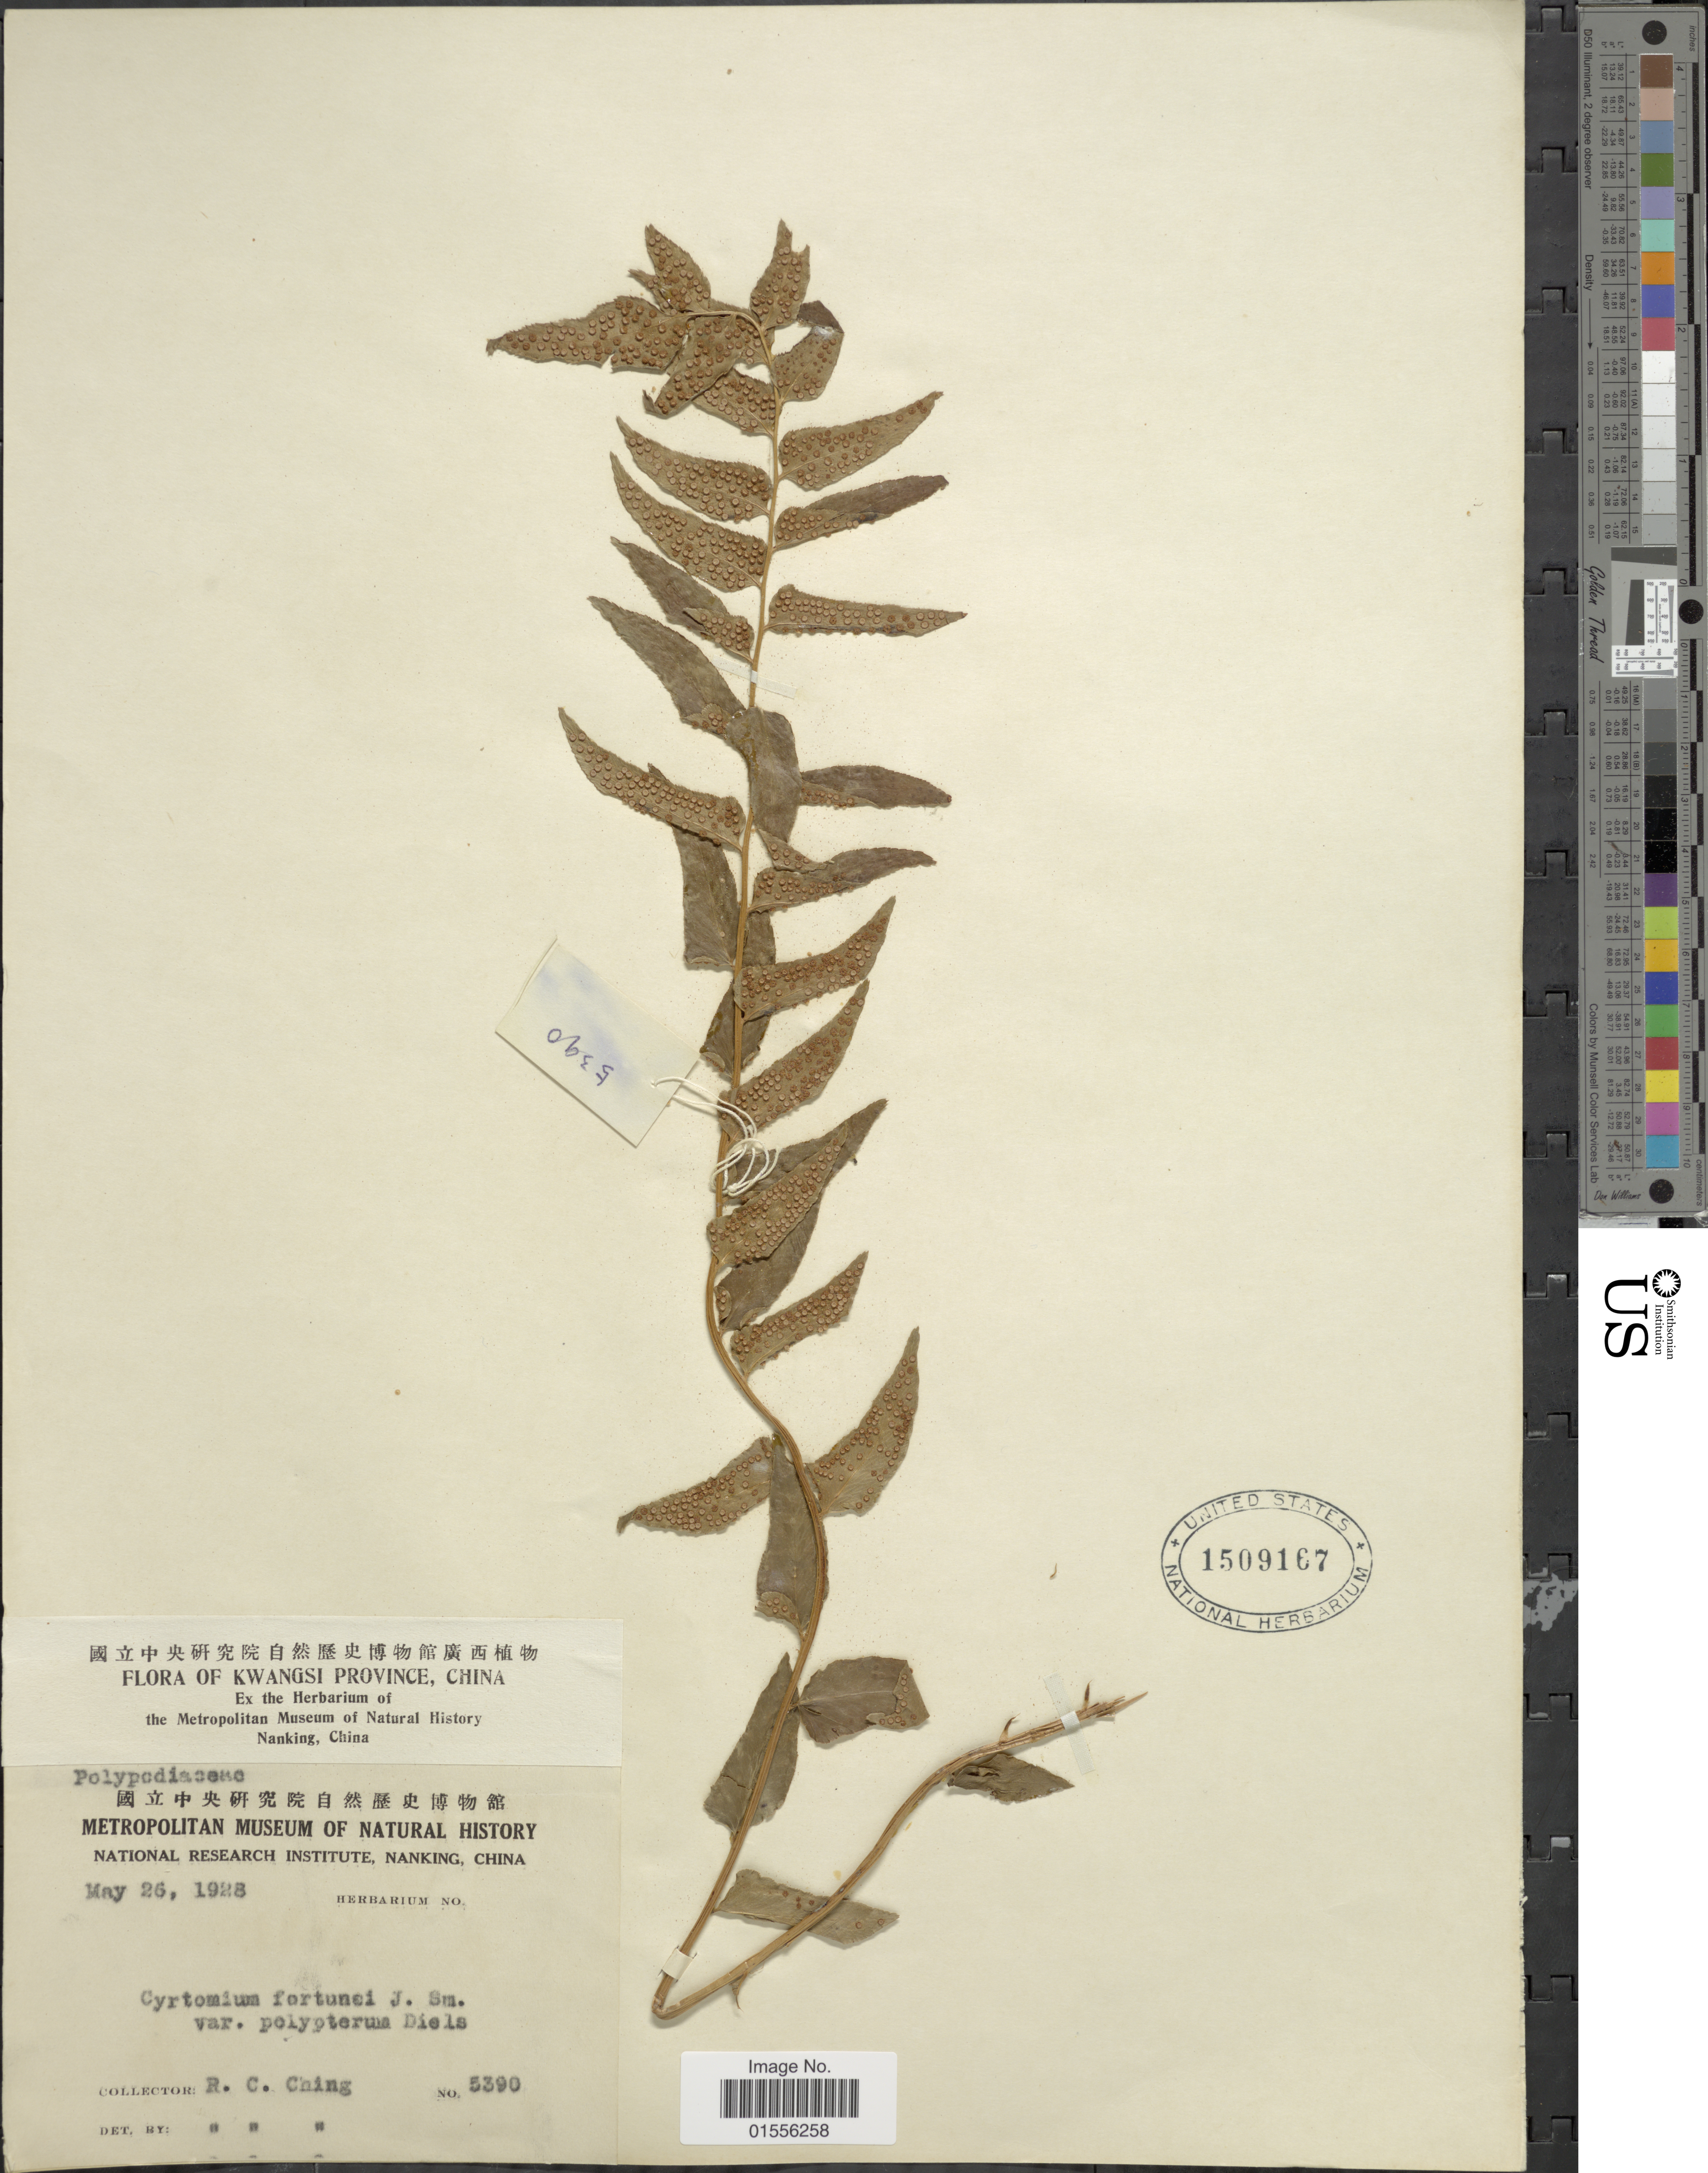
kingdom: Plantae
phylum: Tracheophyta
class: Polypodiopsida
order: Polypodiales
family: Dryopteridaceae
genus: Cyrtomium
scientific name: Cyrtomium fortunei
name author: J. Sm.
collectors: R. C. Ching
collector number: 5390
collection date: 1928-05-26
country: China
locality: Kwangsi Province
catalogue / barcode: US 1509167